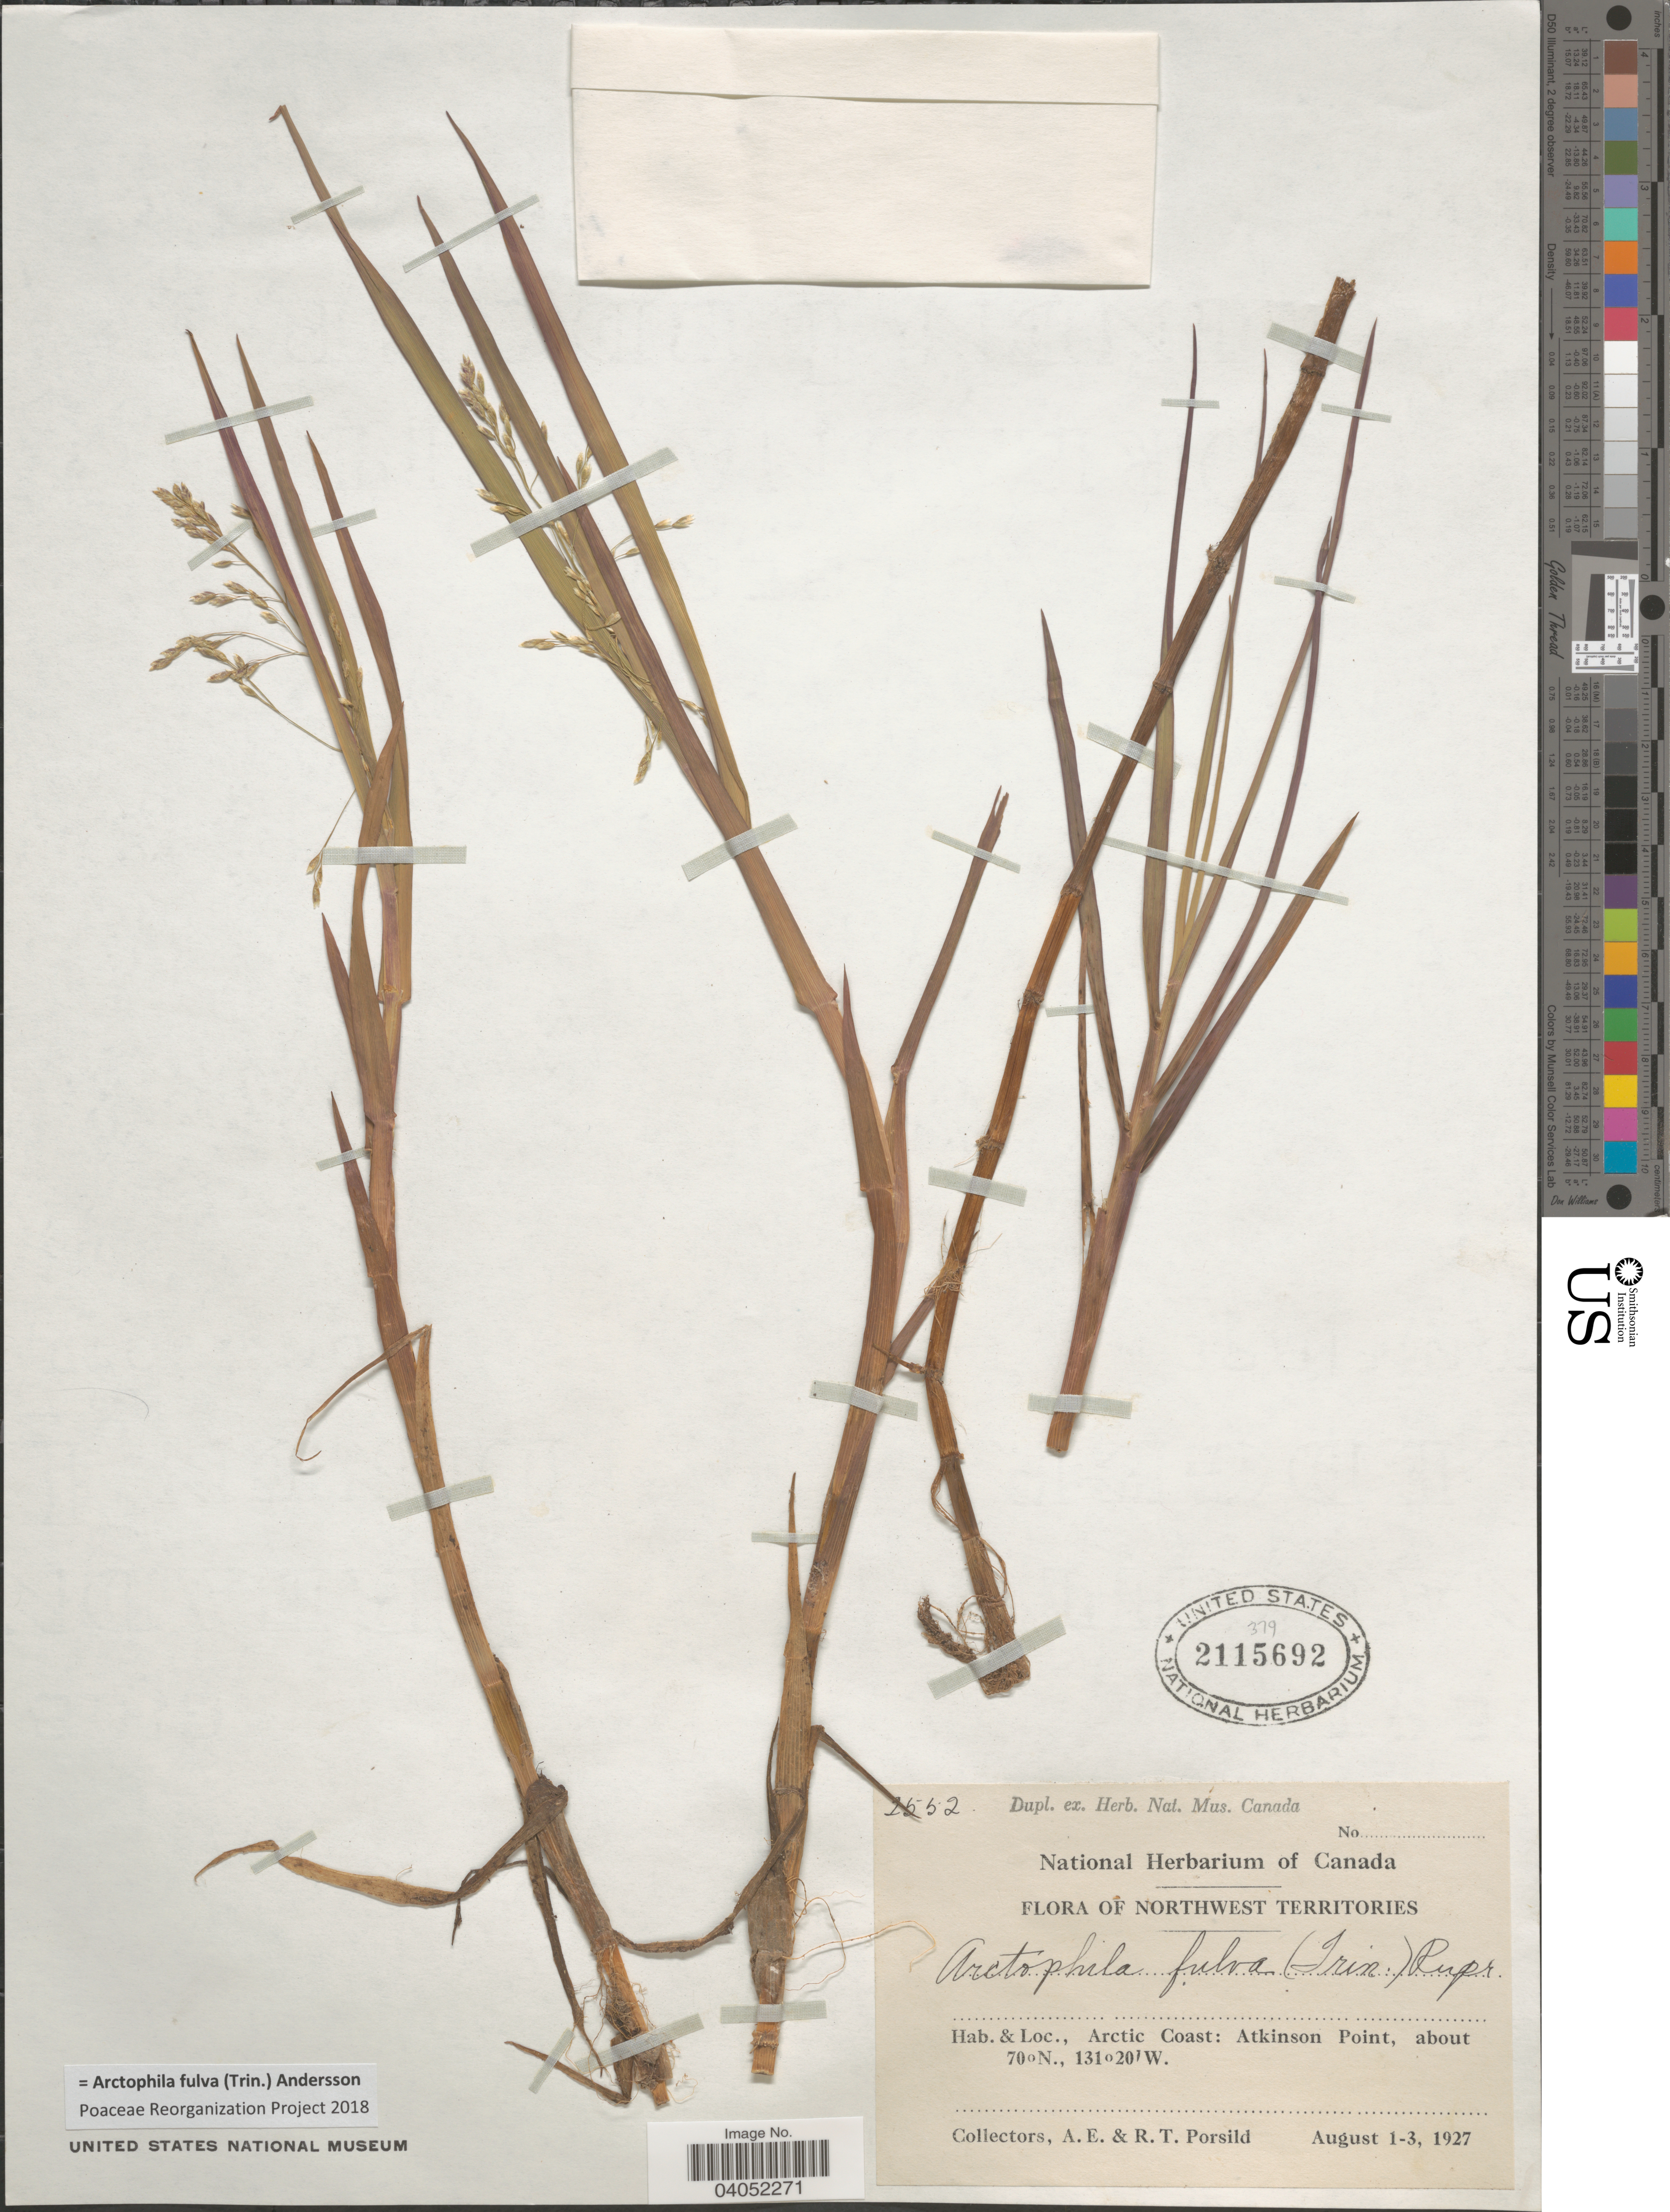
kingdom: Plantae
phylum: Tracheophyta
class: Liliopsida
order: Poales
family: Poaceae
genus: Arctophila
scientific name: Arctophila fulva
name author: (Trin.) Andersson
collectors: A. E. Porsild & R. T. Porsild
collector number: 2552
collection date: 1927-08-01/1927-08-03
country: Canada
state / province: Northwest Territories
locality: Arctic Coast: Atkinson Point.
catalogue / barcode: US 2115692